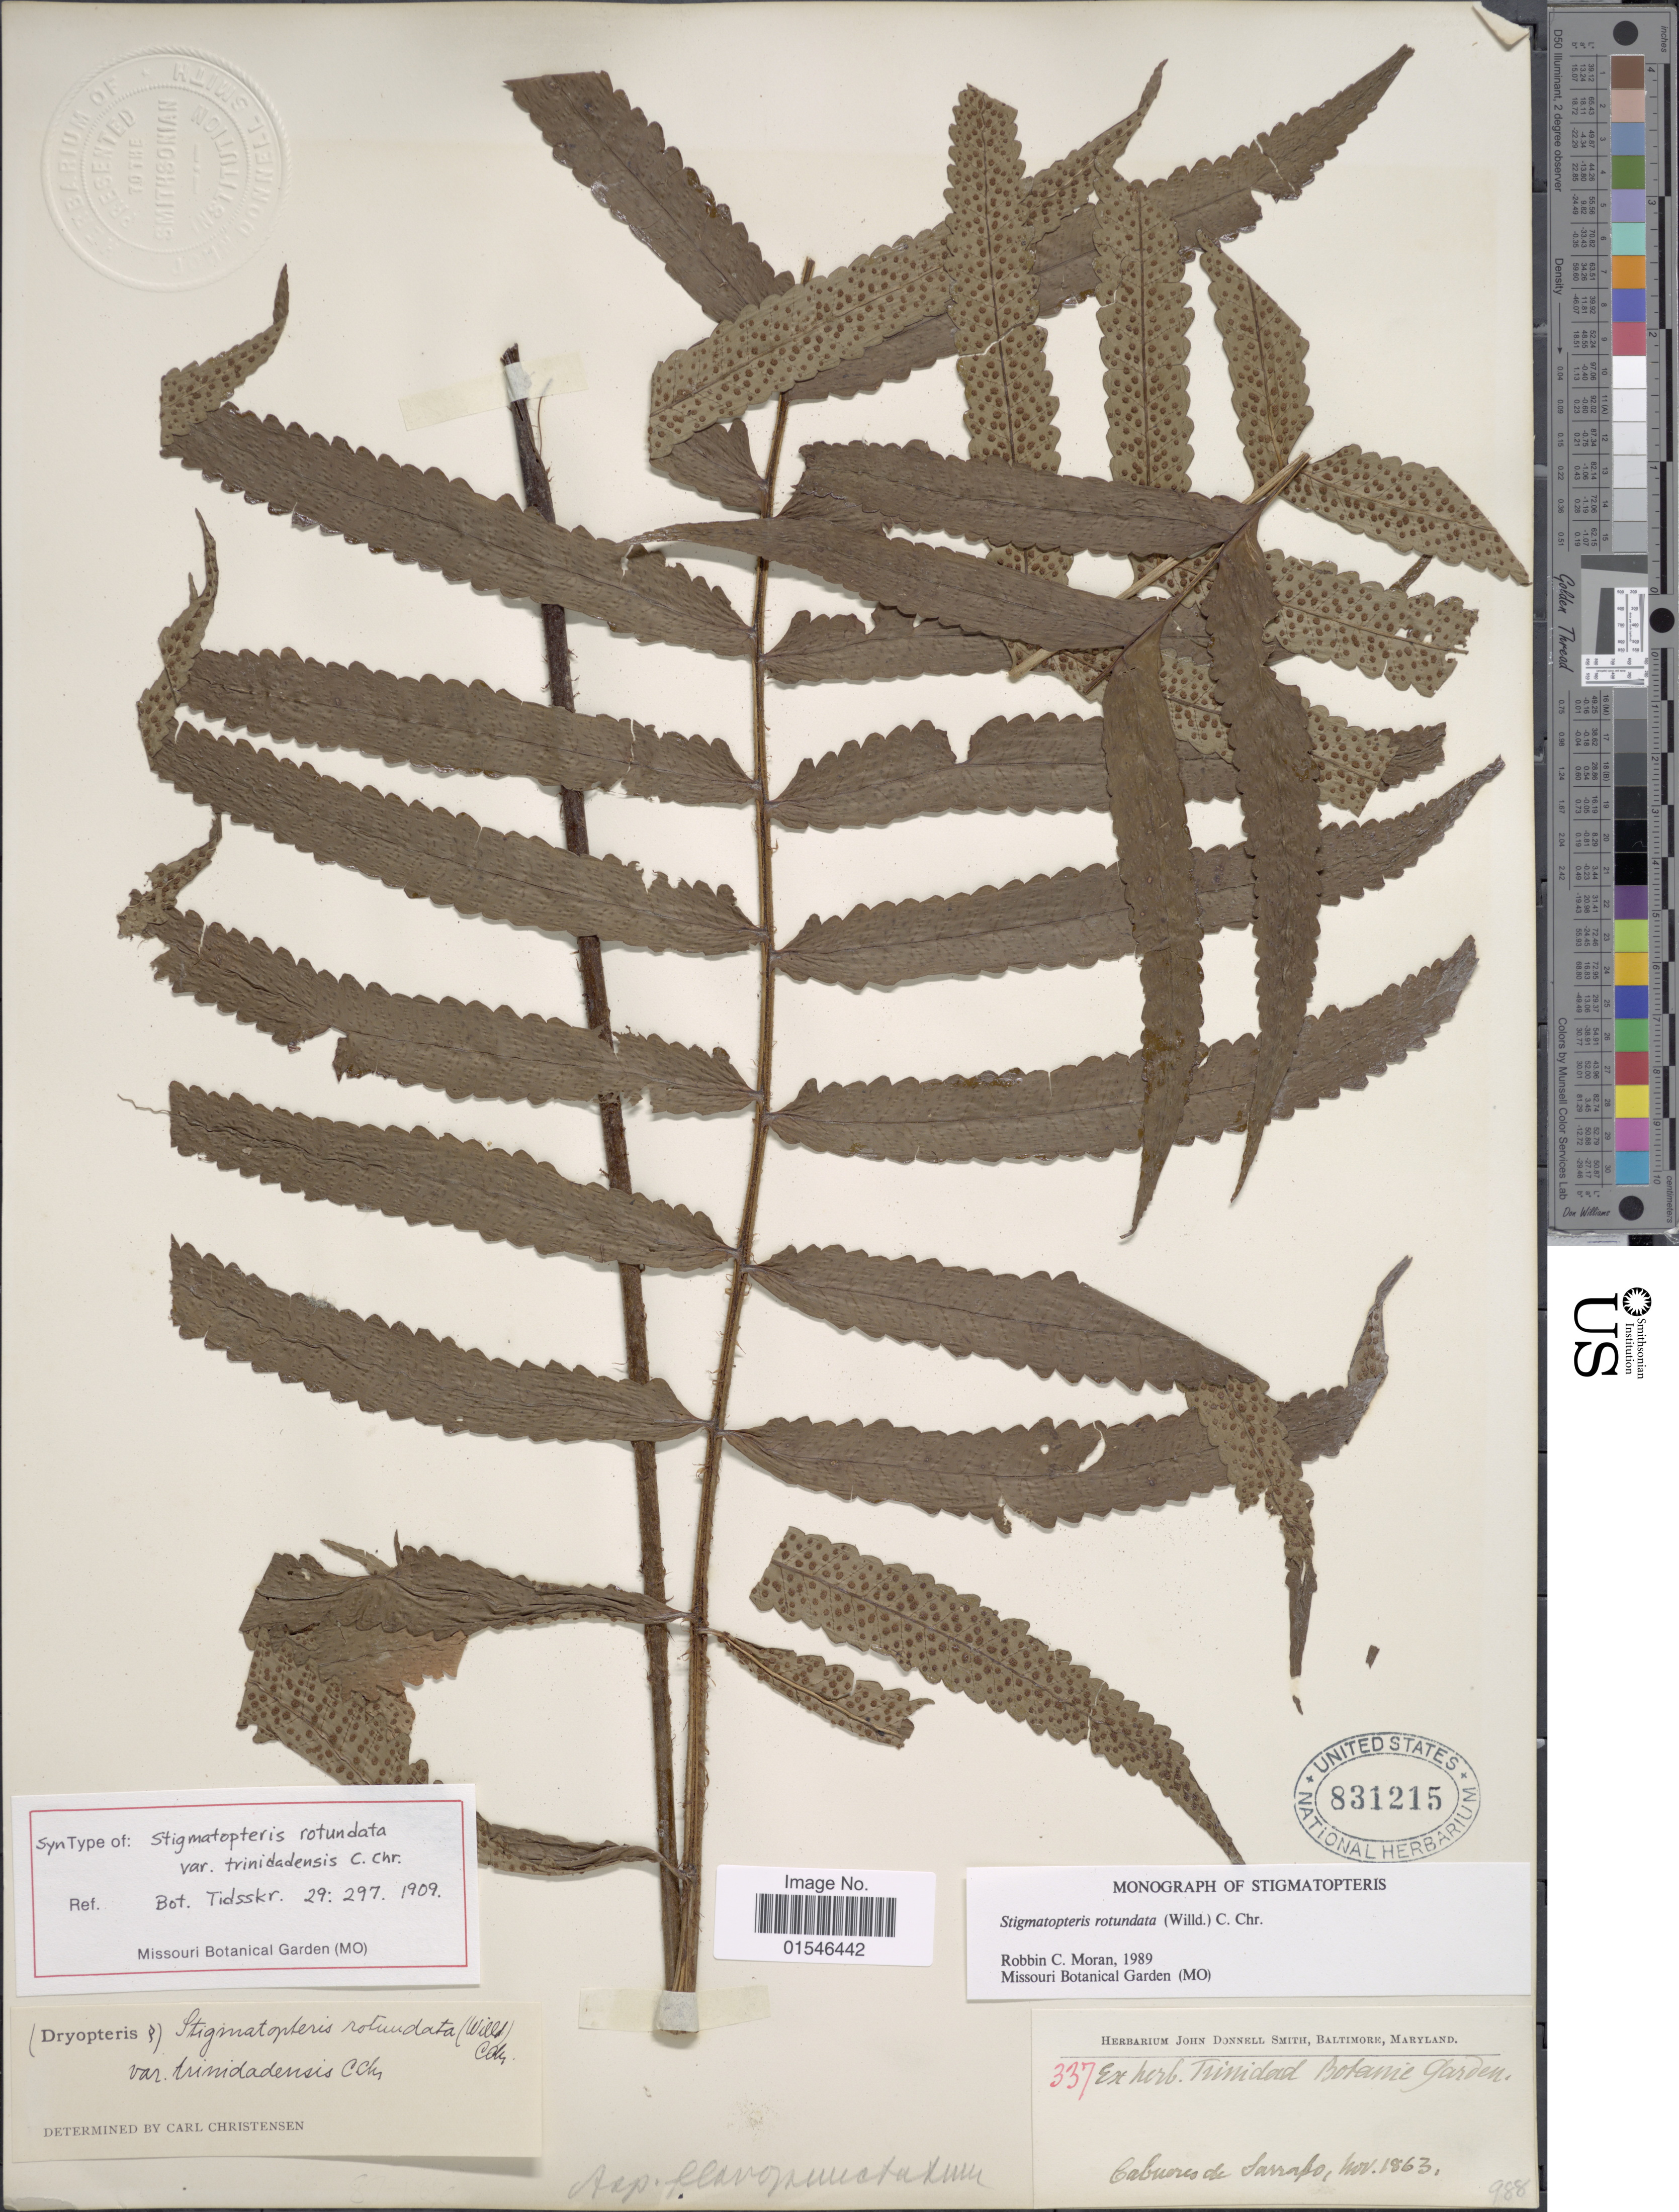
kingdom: Plantae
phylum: Tracheophyta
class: Polypodiopsida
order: Polypodiales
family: Dryopteridaceae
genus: Stigmatopteris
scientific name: Stigmatopteris rotundata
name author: (Willd.) C. Chr.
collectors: ex herb. Bot. Gard. Trinidad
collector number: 337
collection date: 1863-11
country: Trinidad and Tobago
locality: Cabueres de Sarrapo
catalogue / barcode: US 831215